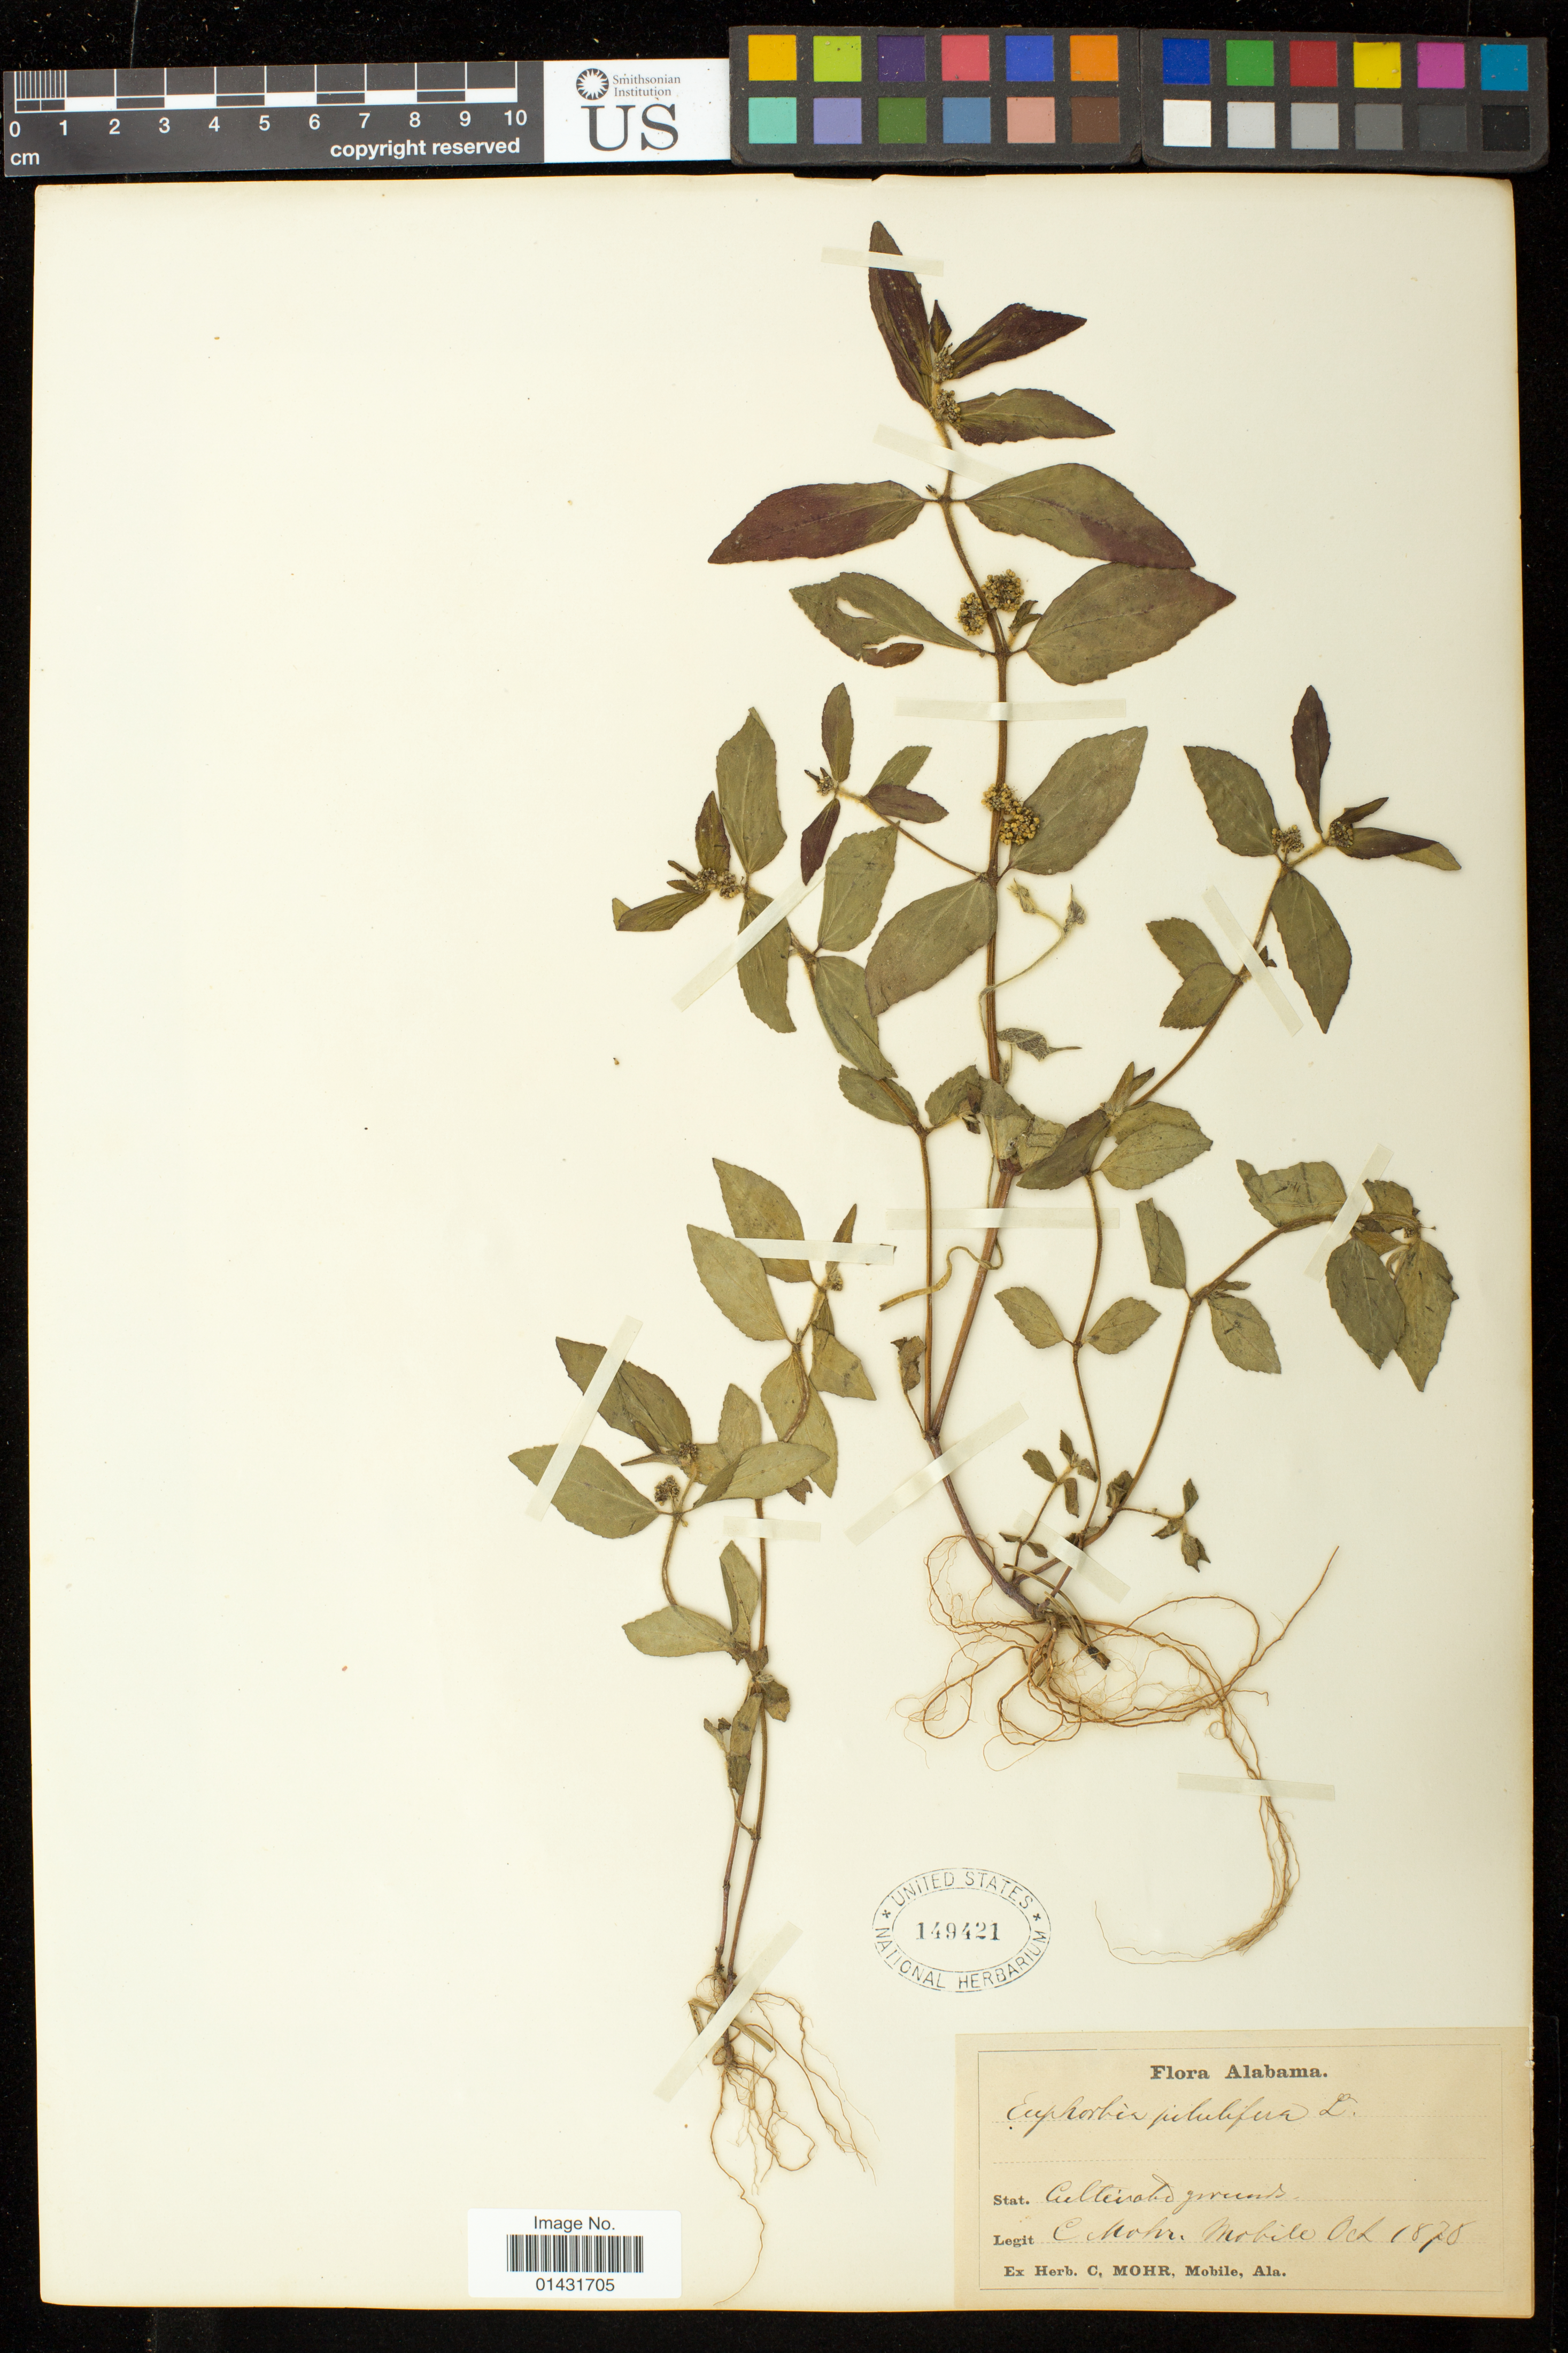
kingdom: Plantae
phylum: Tracheophyta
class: Magnoliopsida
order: Malpighiales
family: Euphorbiaceae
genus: Euphorbia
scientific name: Euphorbia hirta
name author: L.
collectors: C. T. Mohr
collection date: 1878-10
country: United States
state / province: Alabama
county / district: Mobile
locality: Mobile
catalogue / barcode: US 149421